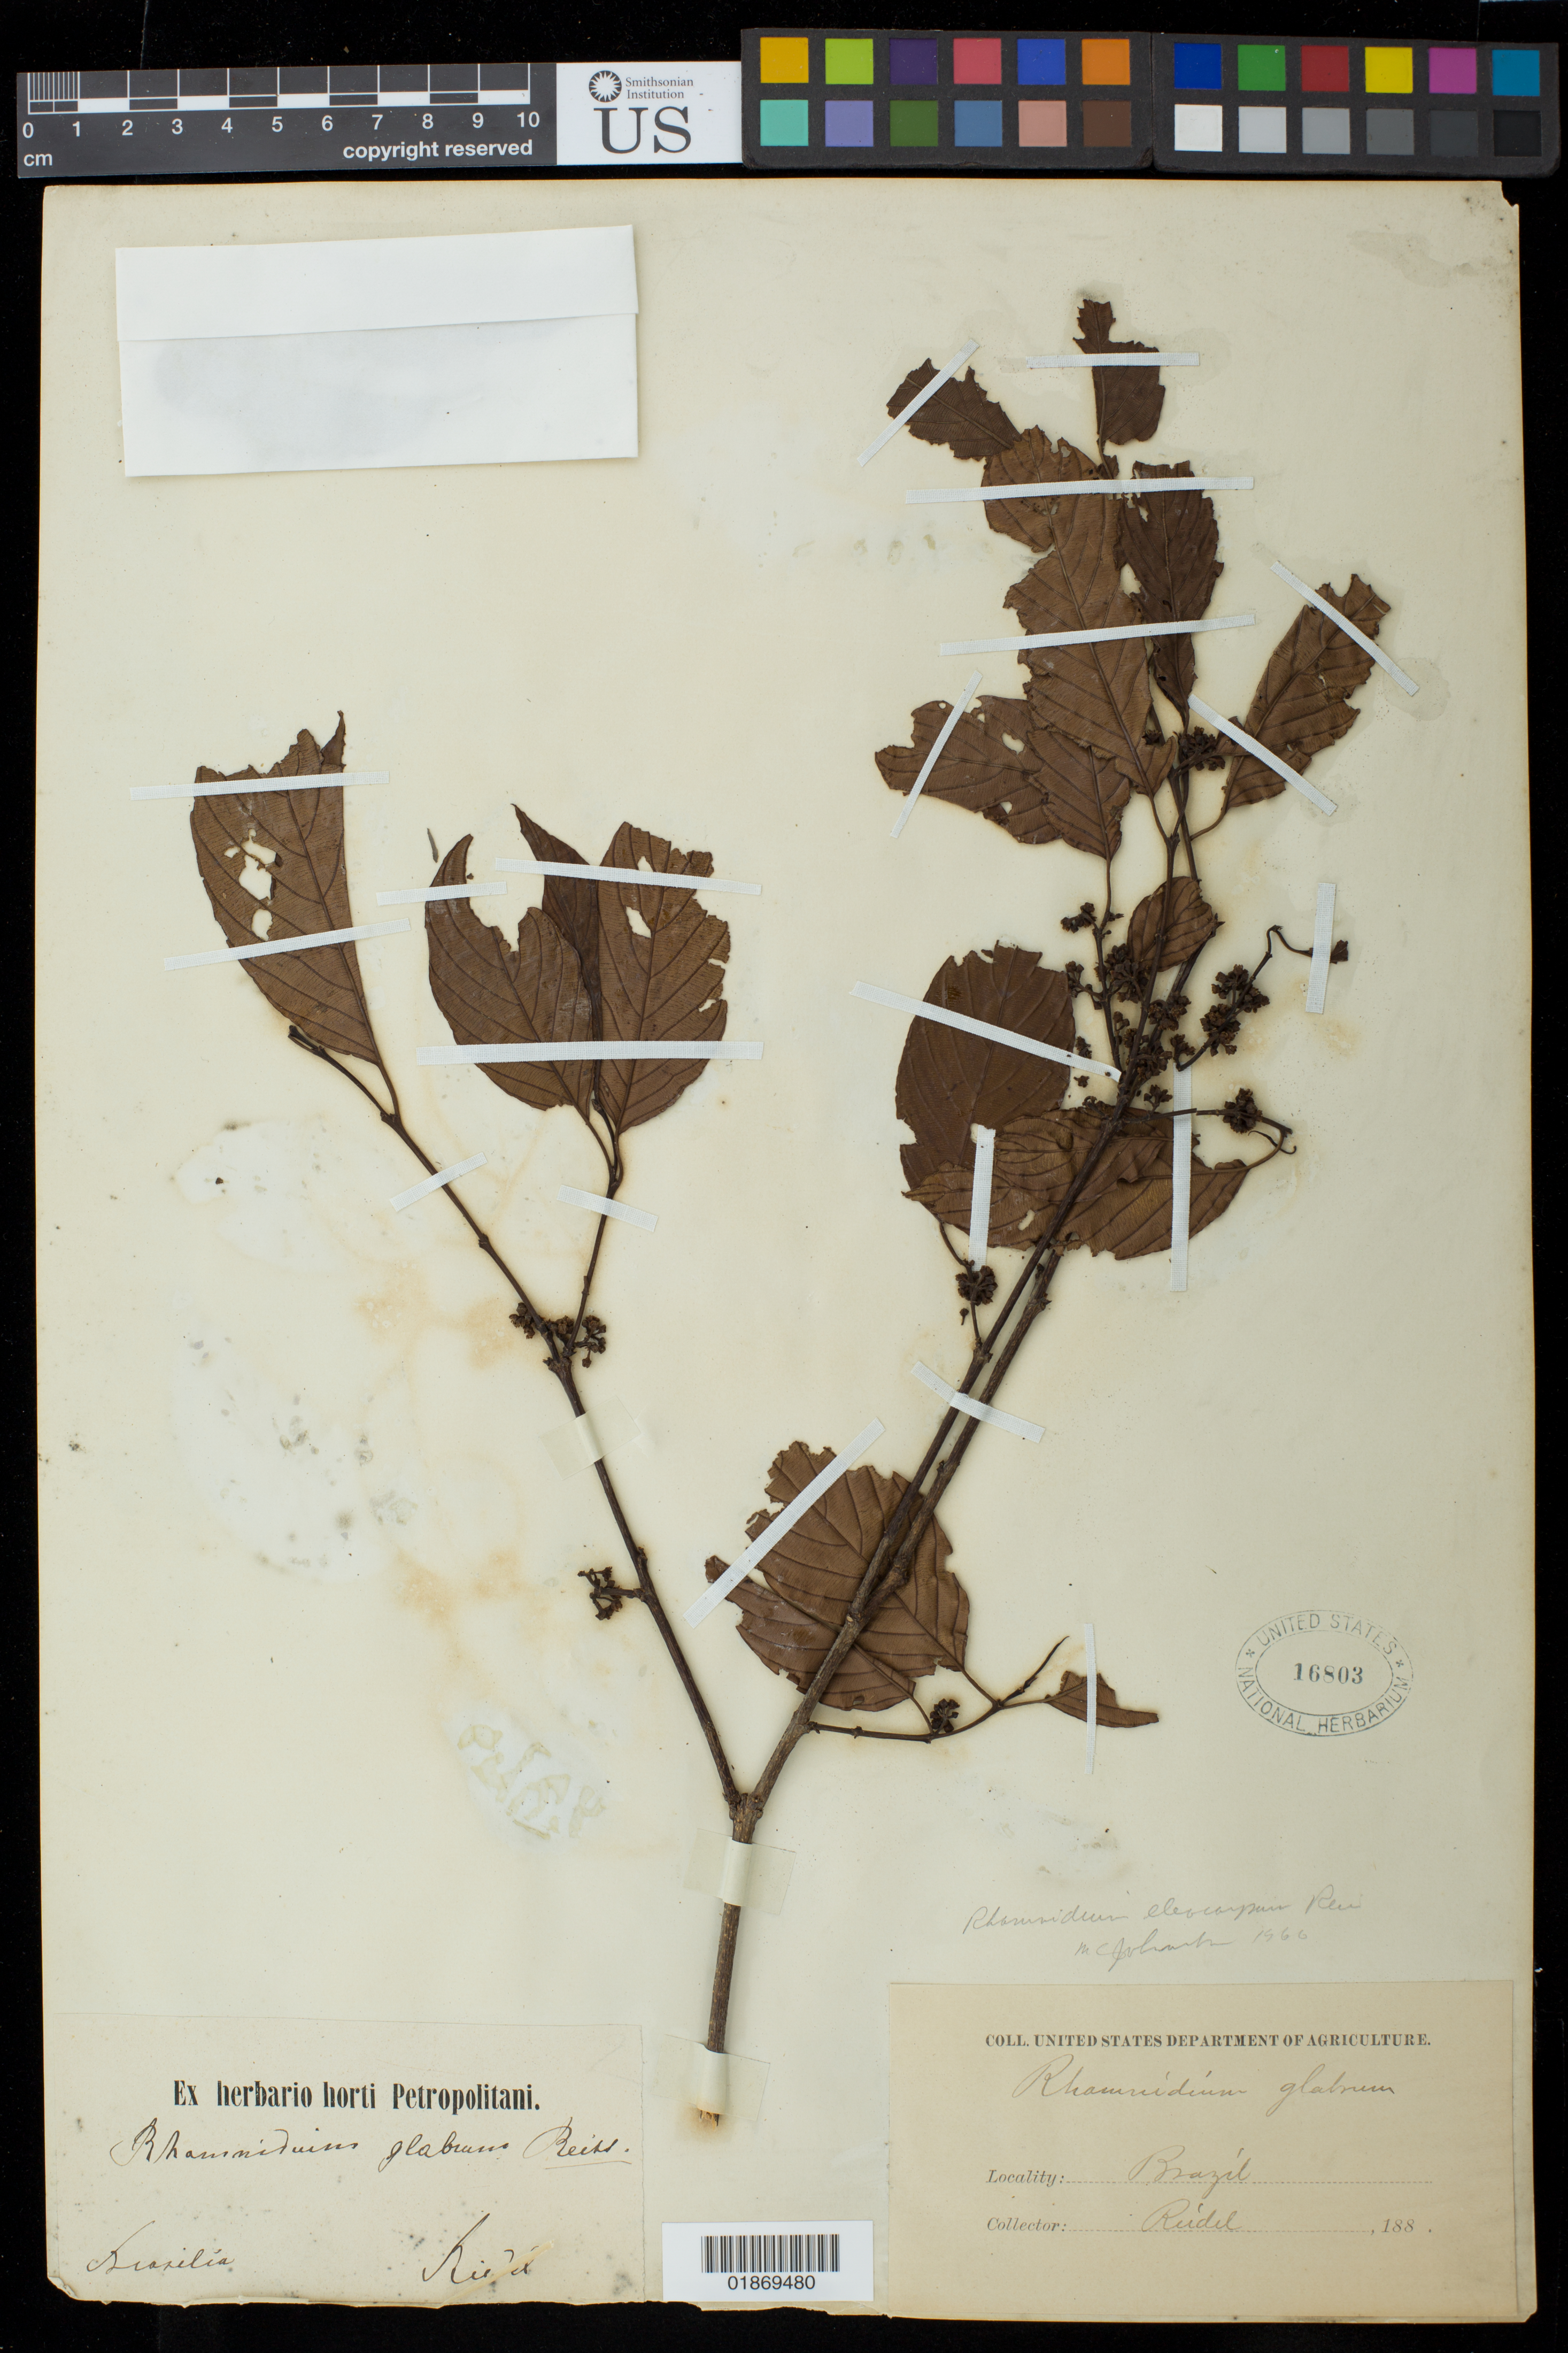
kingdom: Plantae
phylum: Tracheophyta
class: Magnoliopsida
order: Rosales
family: Rhamnaceae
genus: Rhamnidium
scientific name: Rhamnidium elaeocarpum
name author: Reissek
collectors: L. Riedel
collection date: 1900-07-06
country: Brazil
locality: Brasilia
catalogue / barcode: US 16803